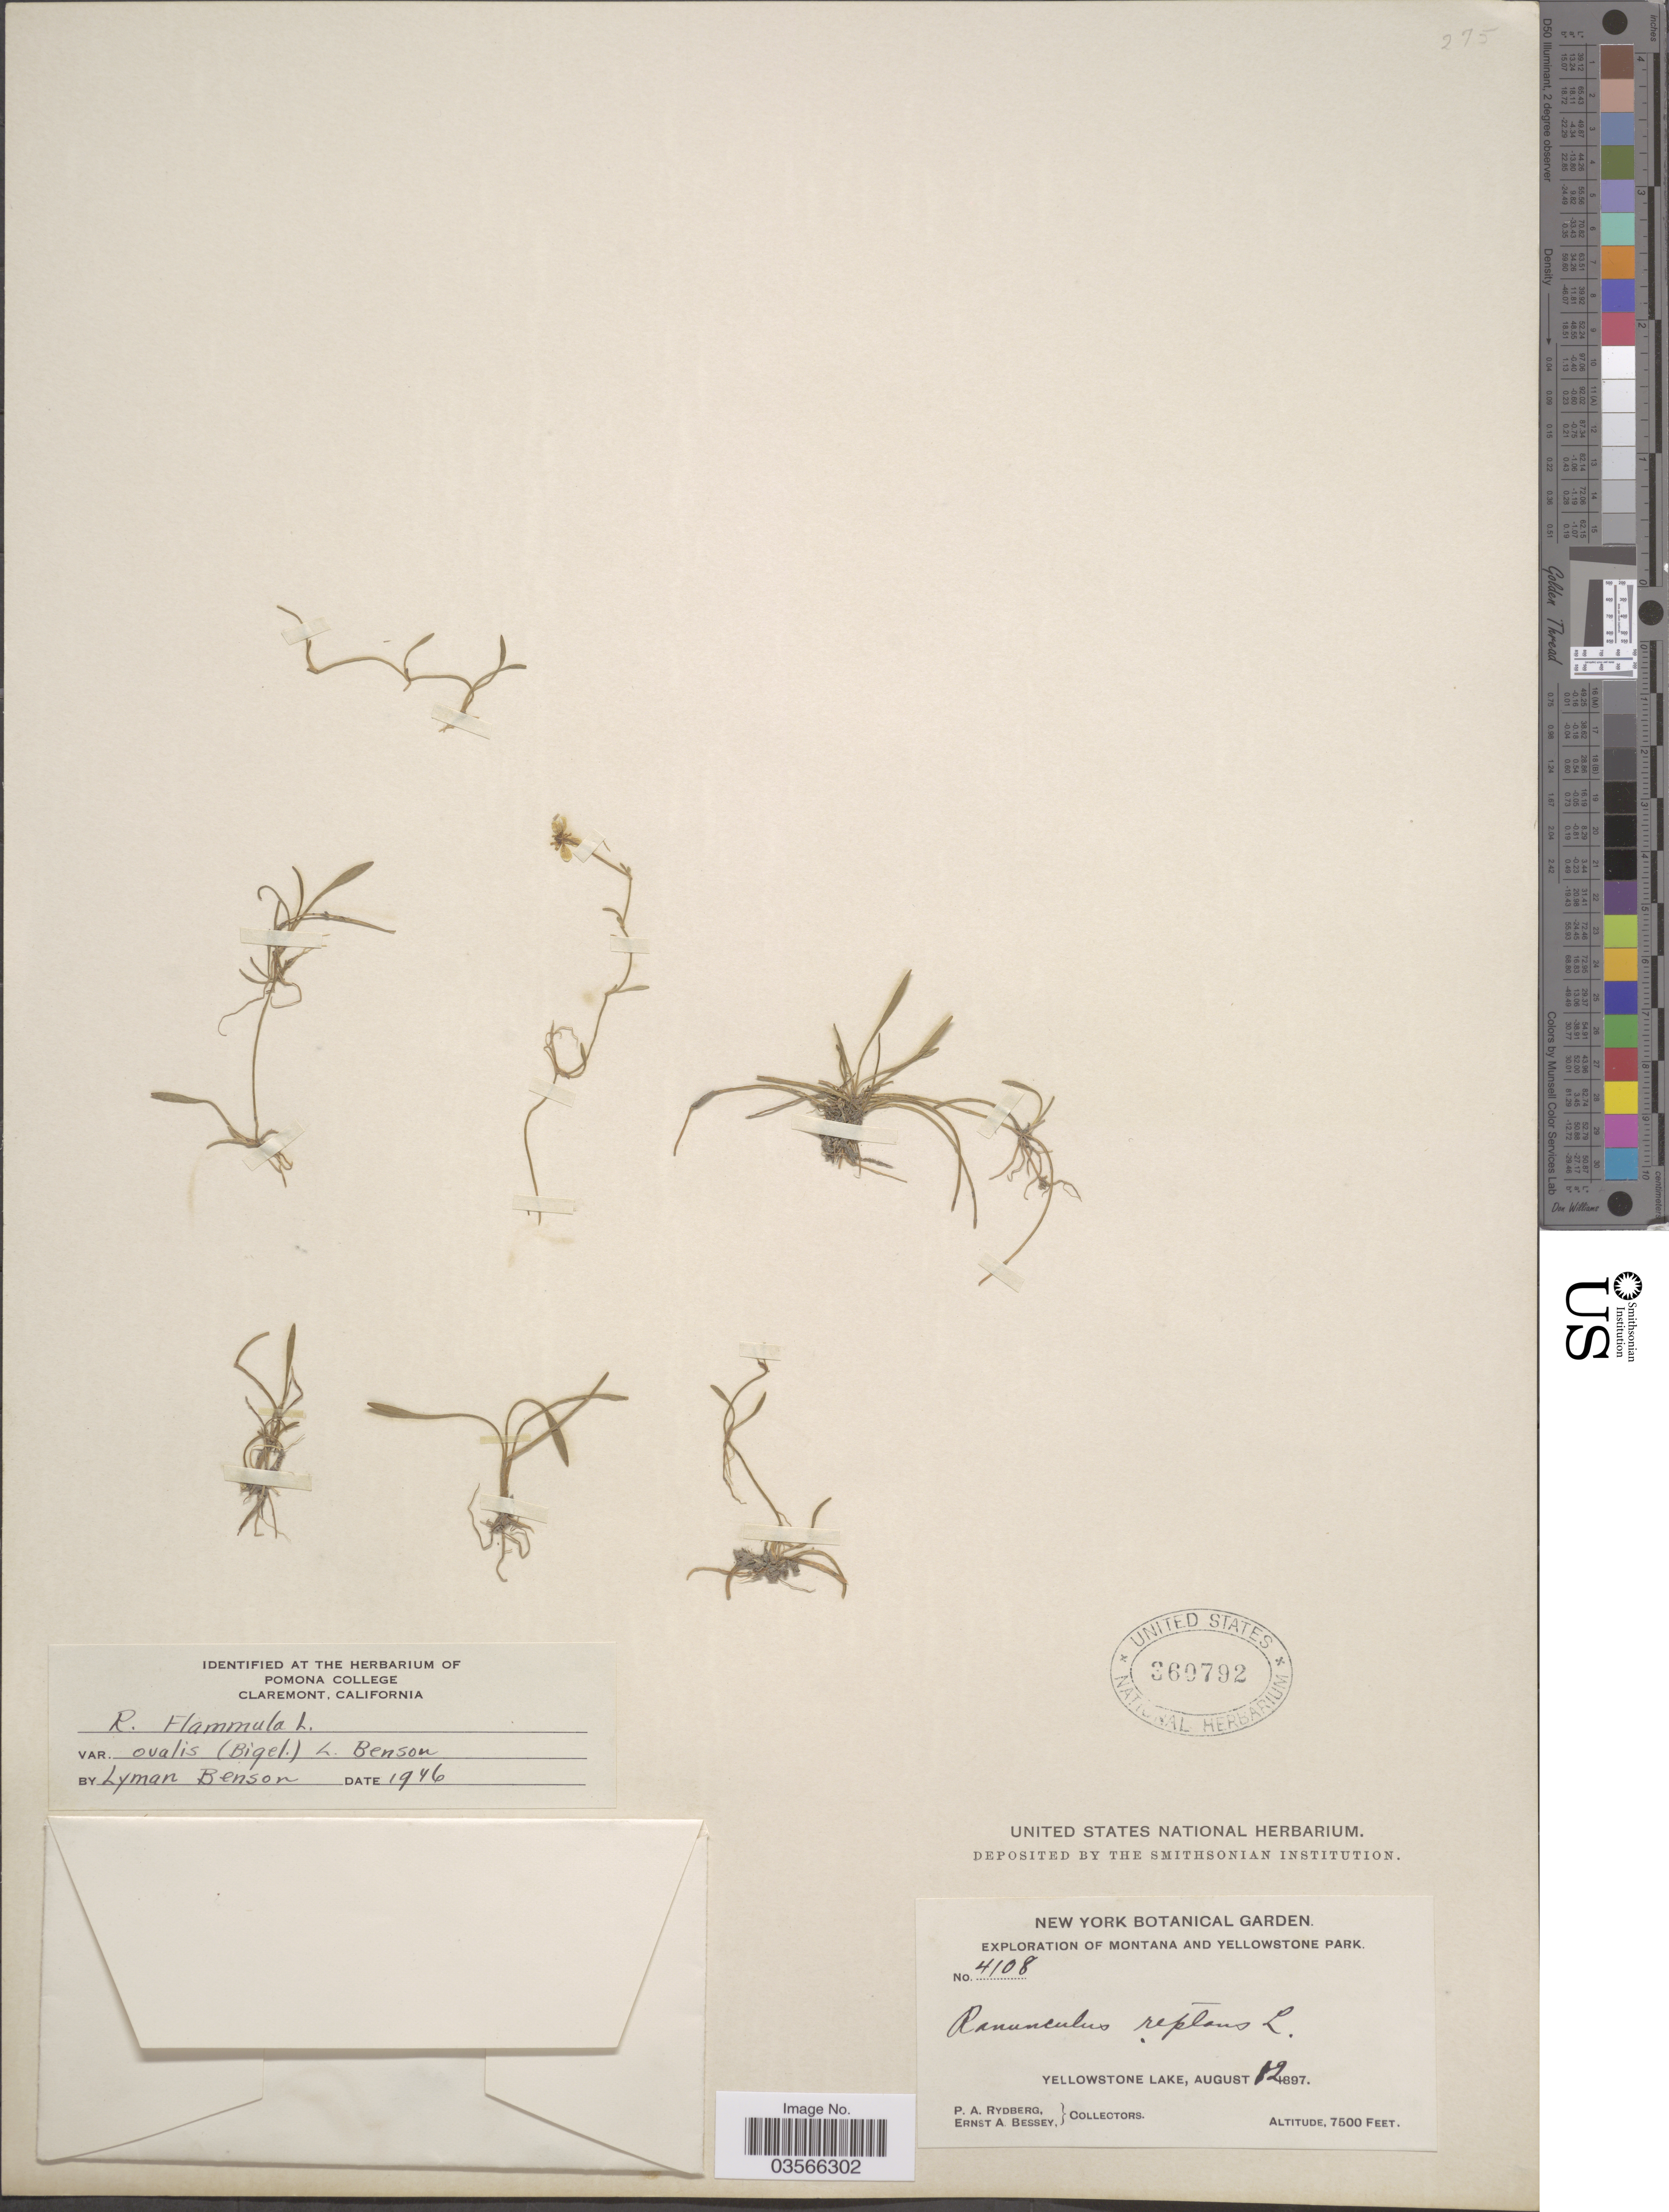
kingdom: Plantae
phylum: Tracheophyta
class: Magnoliopsida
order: Ranunculales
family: Ranunculaceae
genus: Ranunculus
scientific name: Ranunculus flammula var. ovalis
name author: (J.M. Bigelow) L.D. Benson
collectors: P. A. Rydberg & E. A. Bessey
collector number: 4108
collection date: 1897-08-12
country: United States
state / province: Montana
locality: Yellowstone Park. Yellowstone Lake.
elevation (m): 2286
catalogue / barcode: US 360792